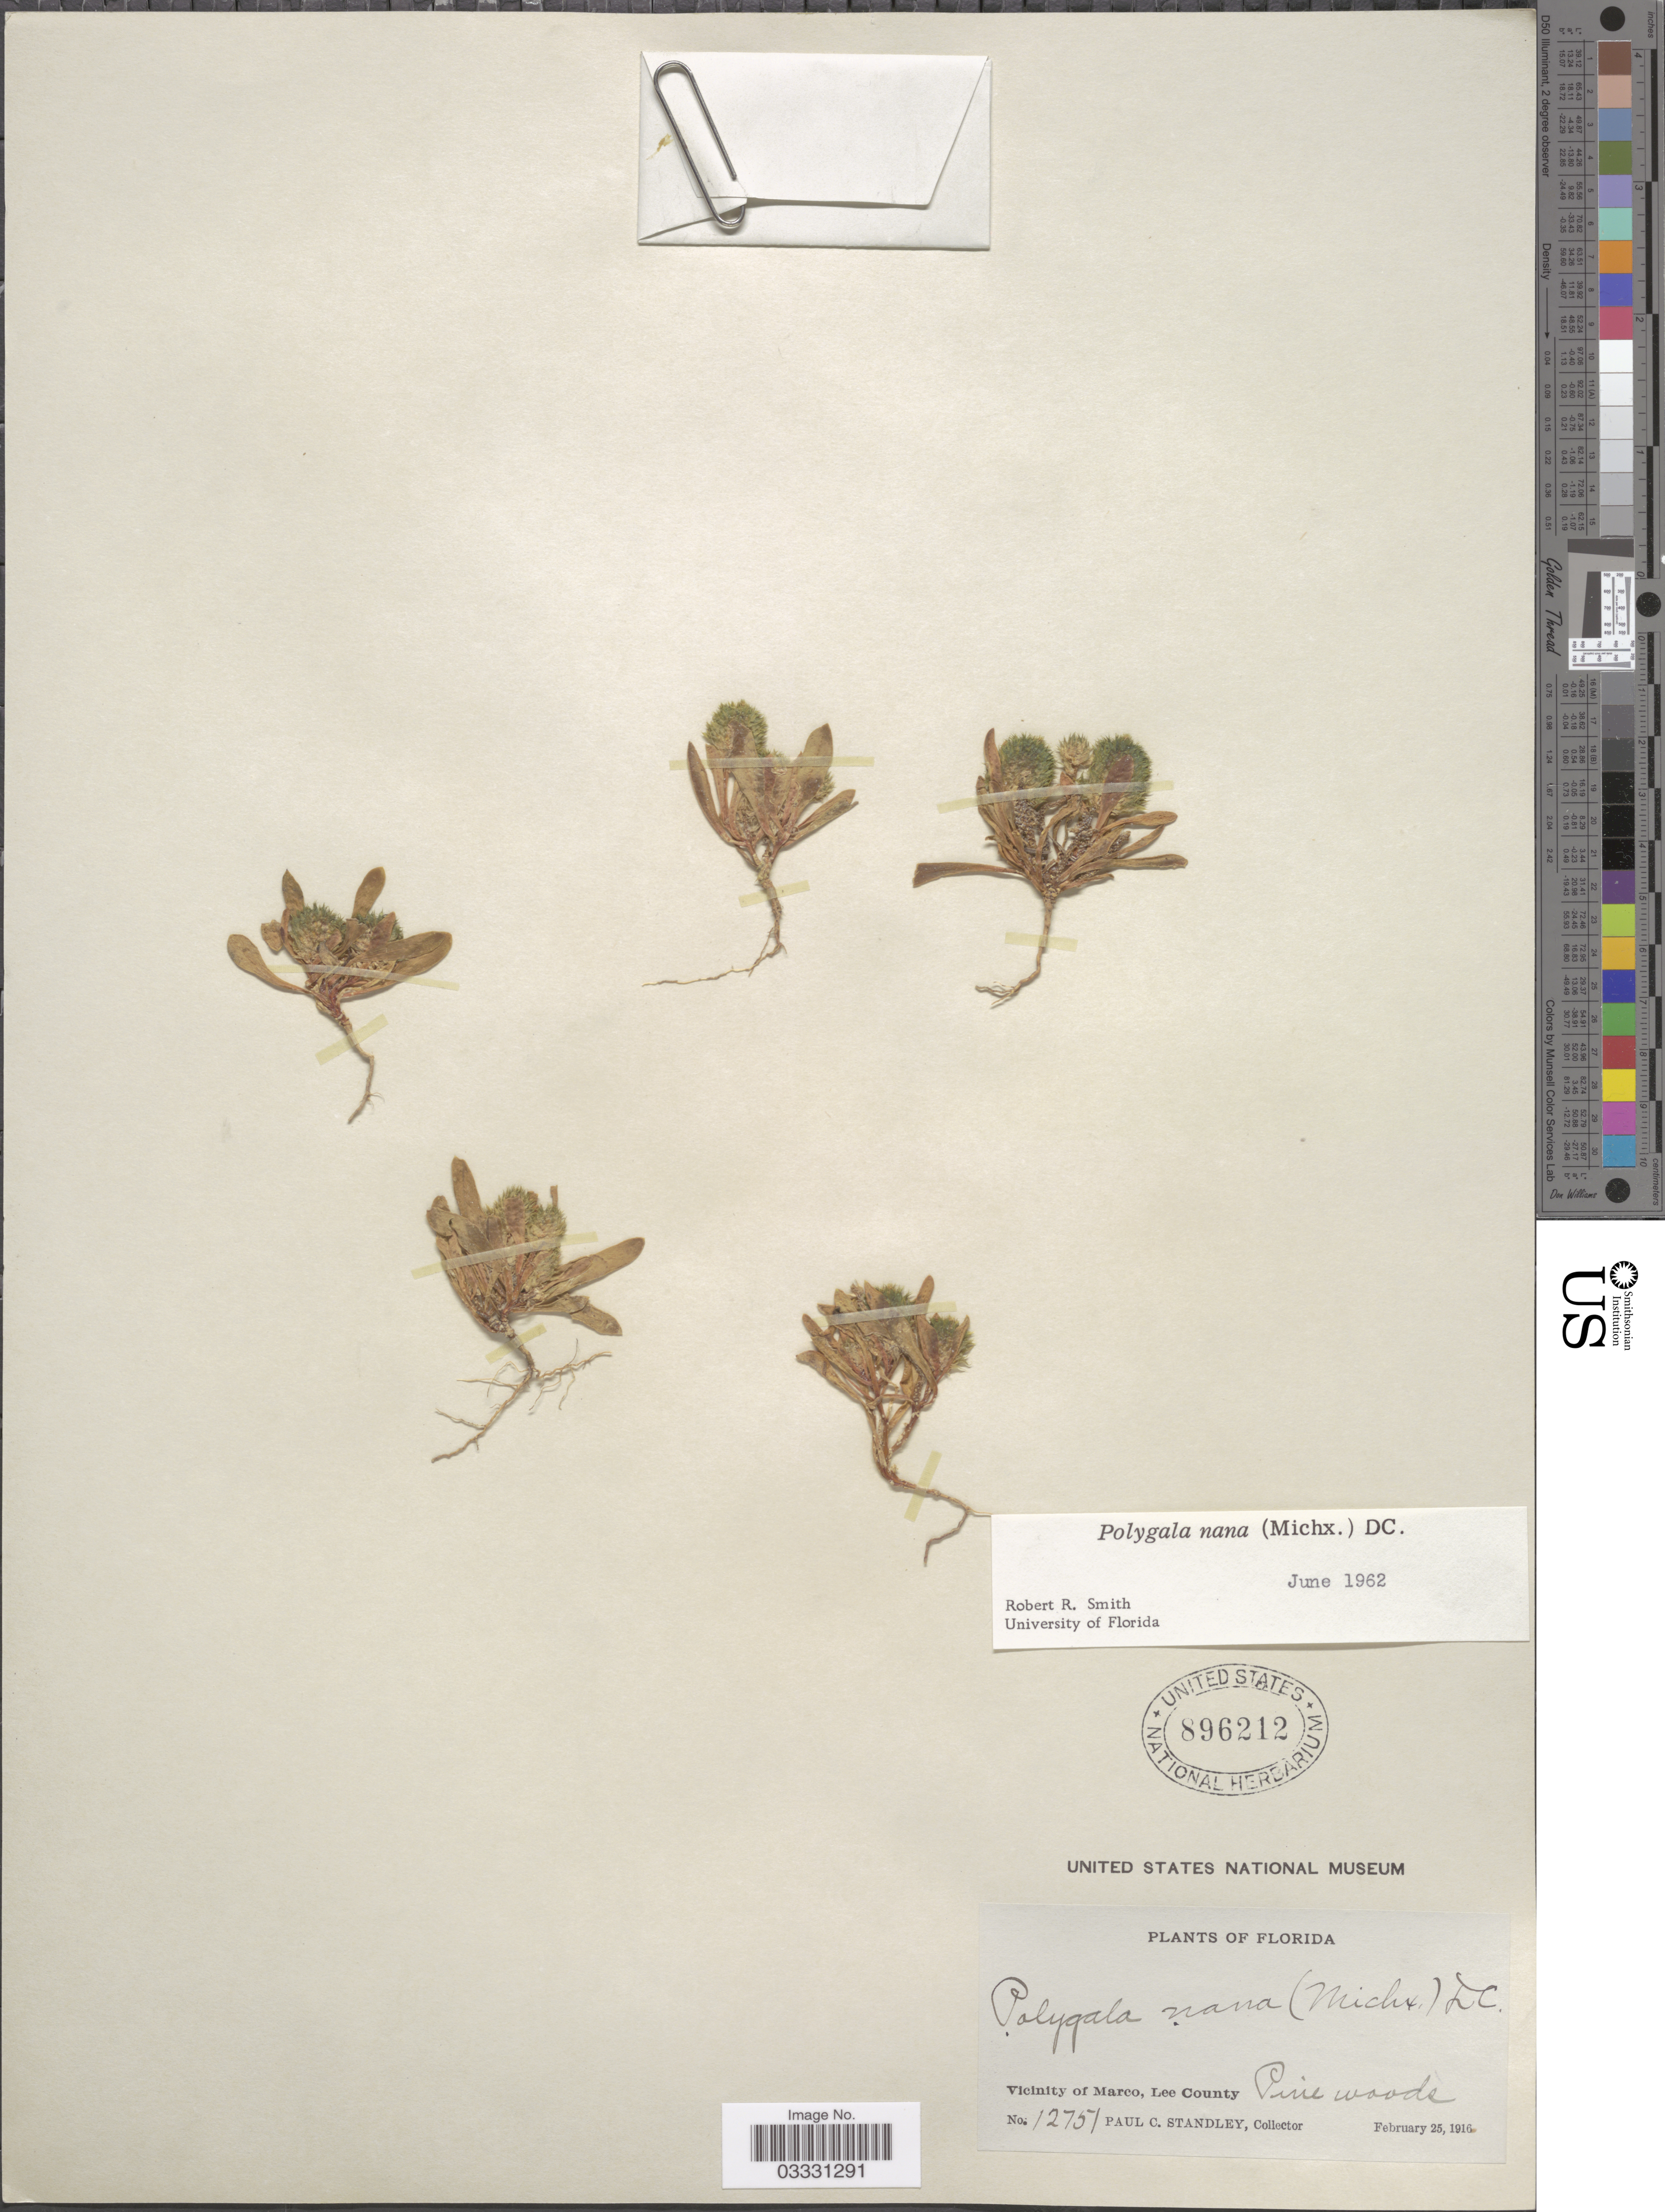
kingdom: Plantae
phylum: Tracheophyta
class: Magnoliopsida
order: Fabales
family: Polygalaceae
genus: Polygala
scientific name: Polygala nana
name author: (Michx.) DC.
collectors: P. C. Standley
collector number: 12751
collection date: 1916-02-25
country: United States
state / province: Florida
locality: Vicinity of Marco, Lee County.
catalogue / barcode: US 896212